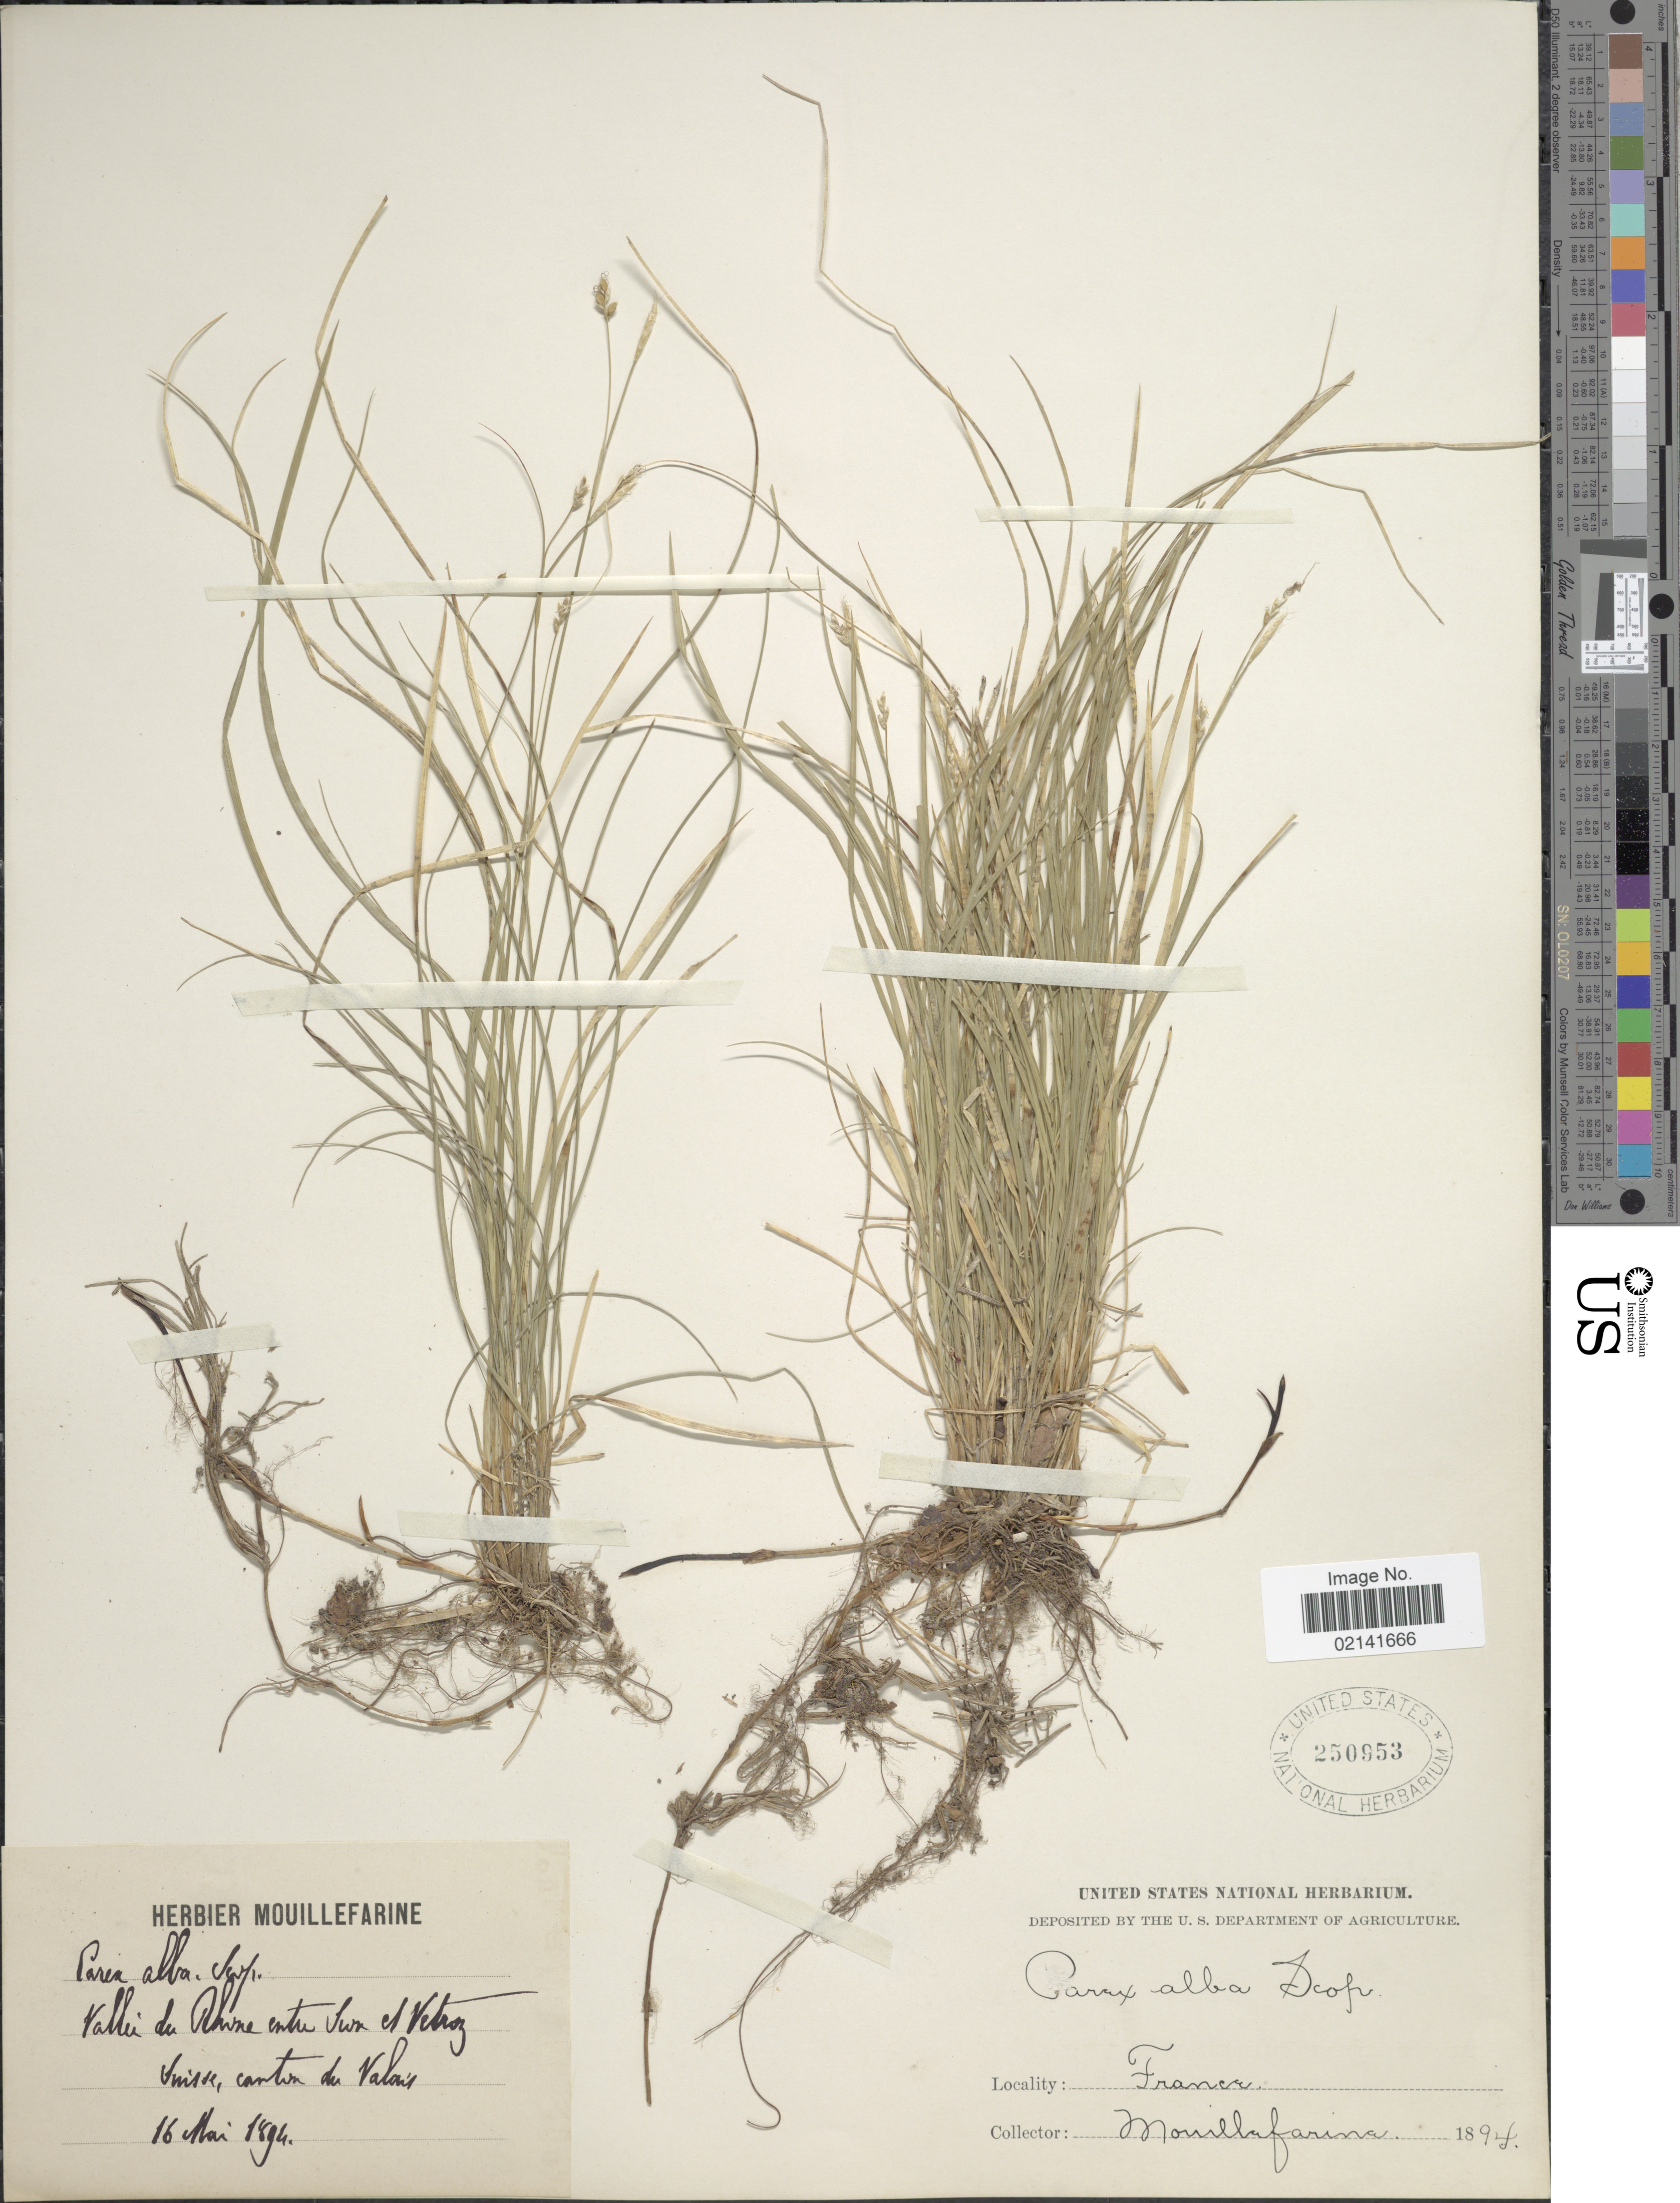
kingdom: Plantae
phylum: Tracheophyta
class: Liliopsida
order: Poales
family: Cyperaceae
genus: Carex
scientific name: Carex alba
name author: Scop.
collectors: A. Mouillefarine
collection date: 1894-05-16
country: Switzerland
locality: Vallée du Rhône entre Swn et Vetroz, Suisse, canton de Valais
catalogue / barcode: US 250953